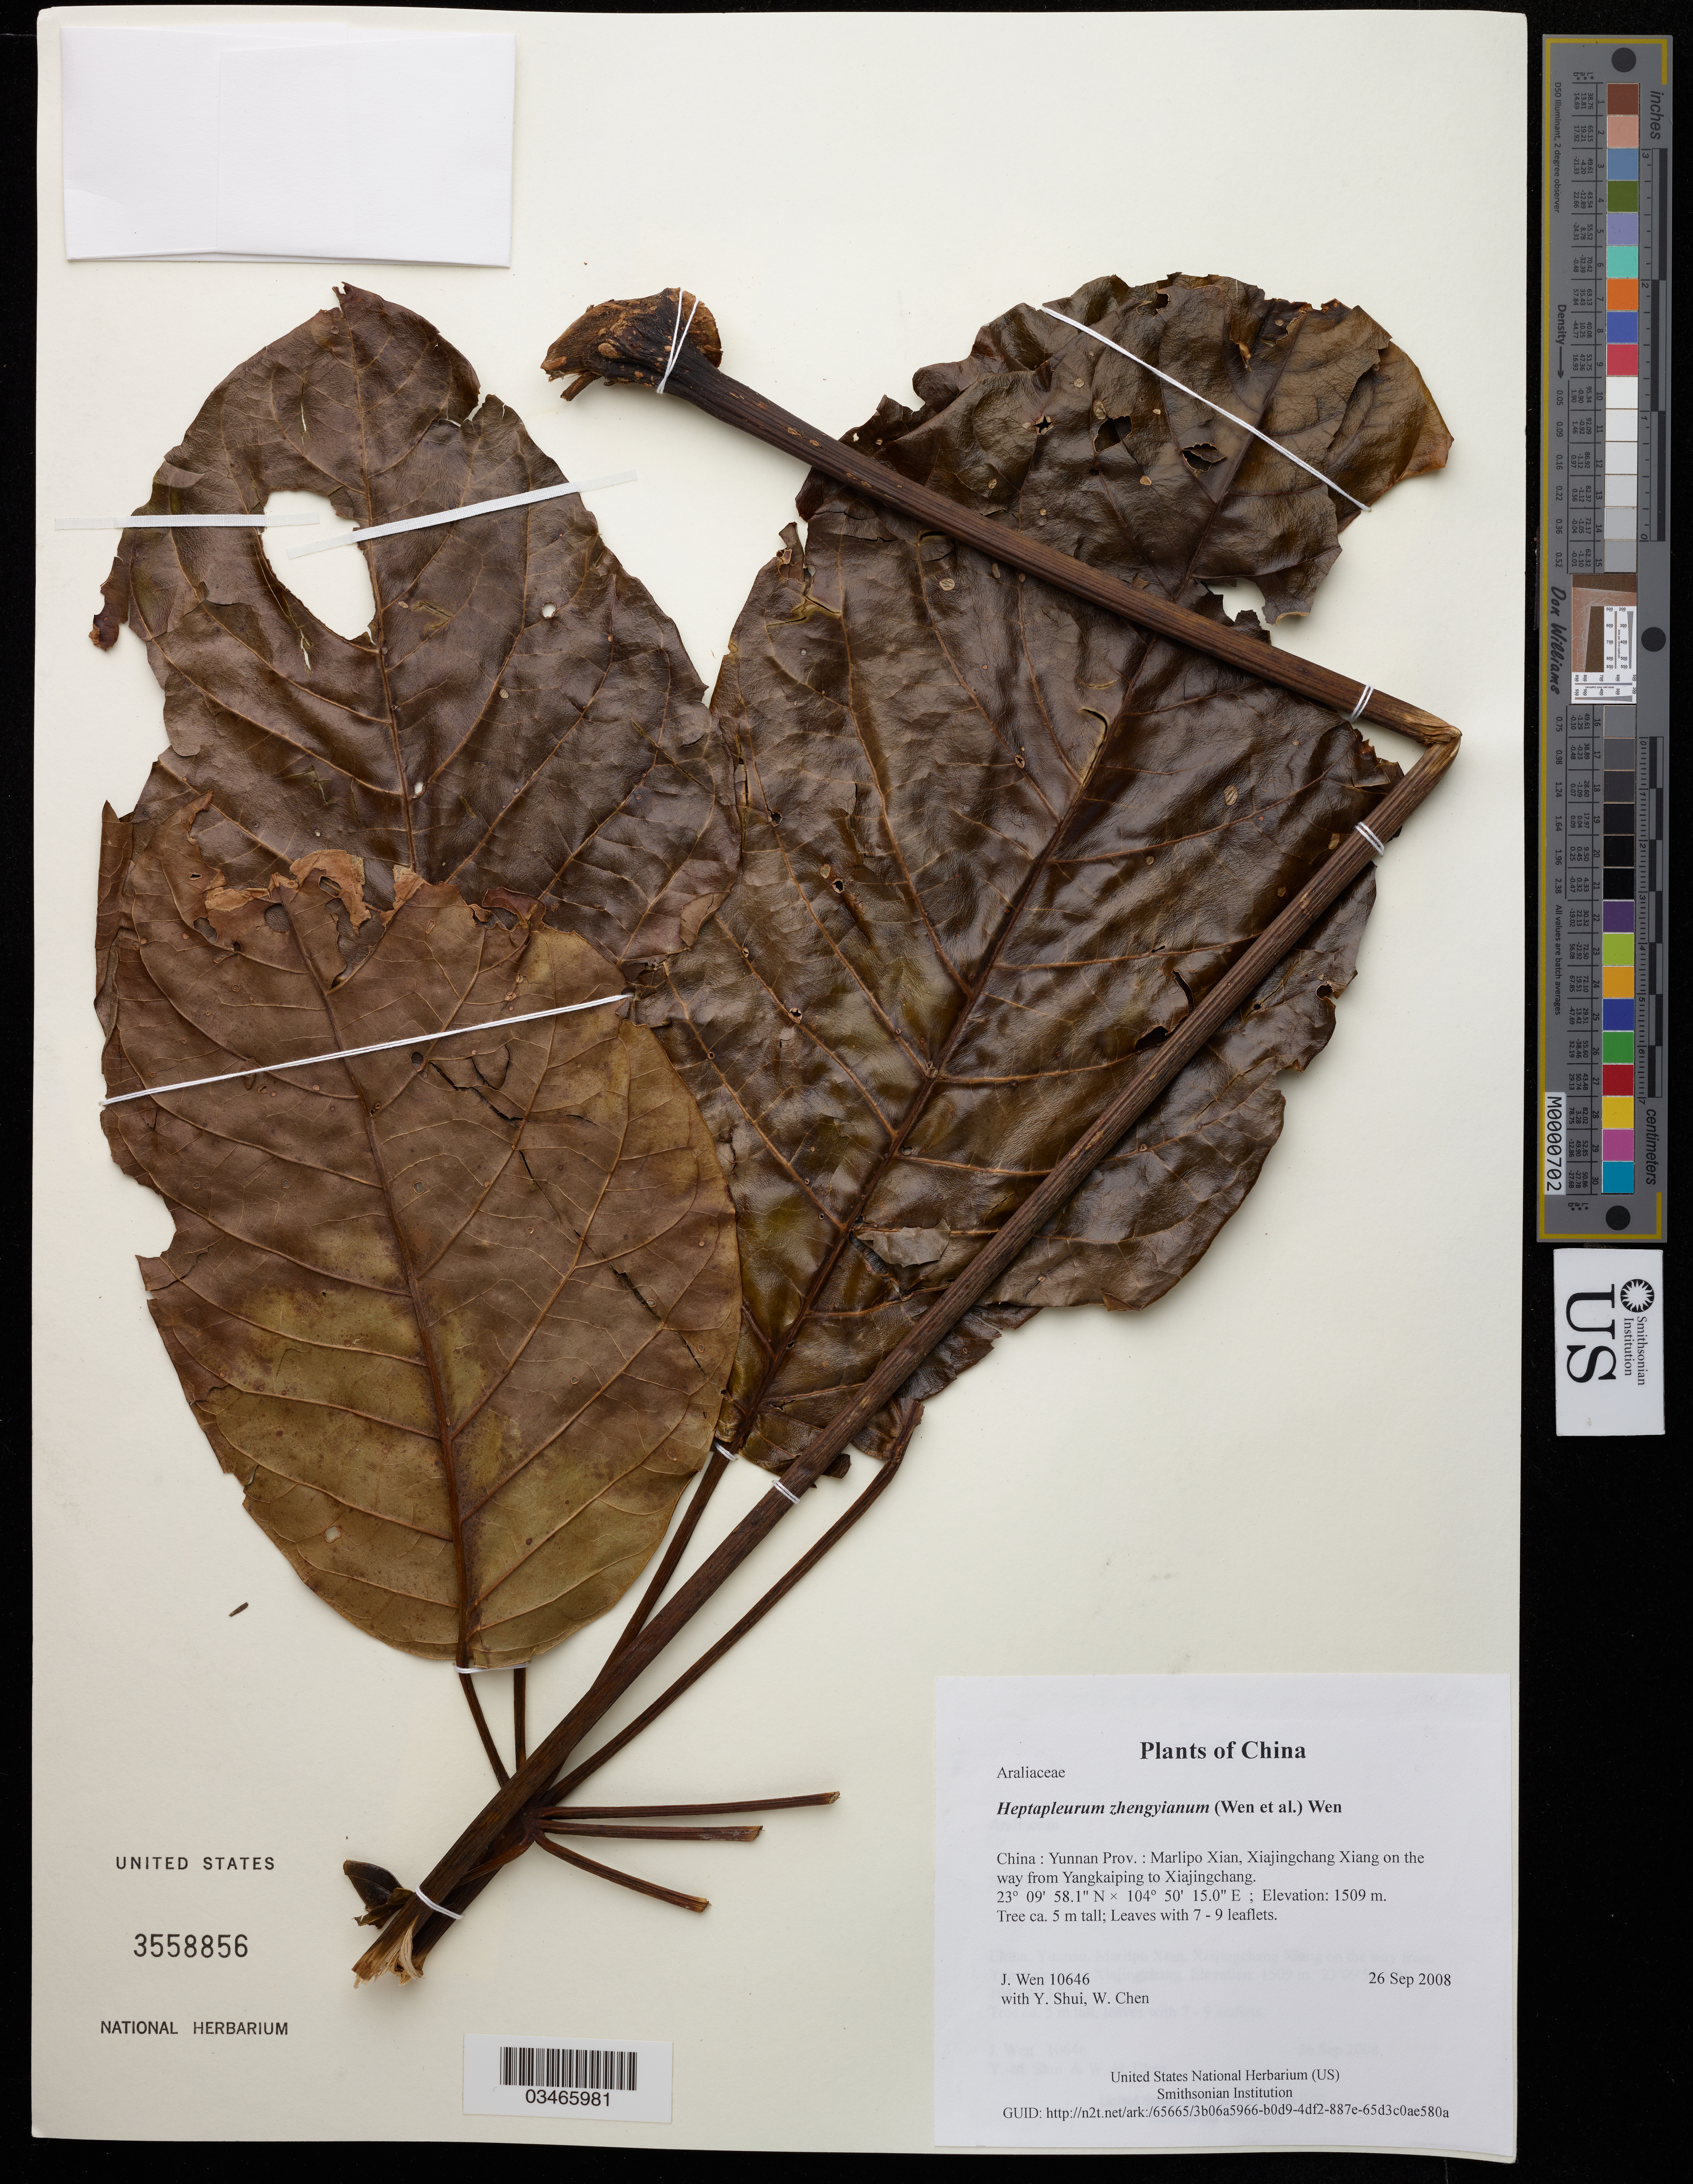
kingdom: Plantae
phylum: Tracheophyta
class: Magnoliopsida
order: Apiales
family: Araliaceae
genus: Heptapleurum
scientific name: Heptapleurum zhengyianum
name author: (J. Wen et al.) J. Wen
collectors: J. Wen, Y. Shui & W. Chen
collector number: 10646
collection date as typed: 26 Sep 2008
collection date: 2008-09-26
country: China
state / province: Yunnan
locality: Marlipo Xian, Xiajingchang Xiang on the way from Yangkaiping to Xiajingchang.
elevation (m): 1509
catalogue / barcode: US 3558856